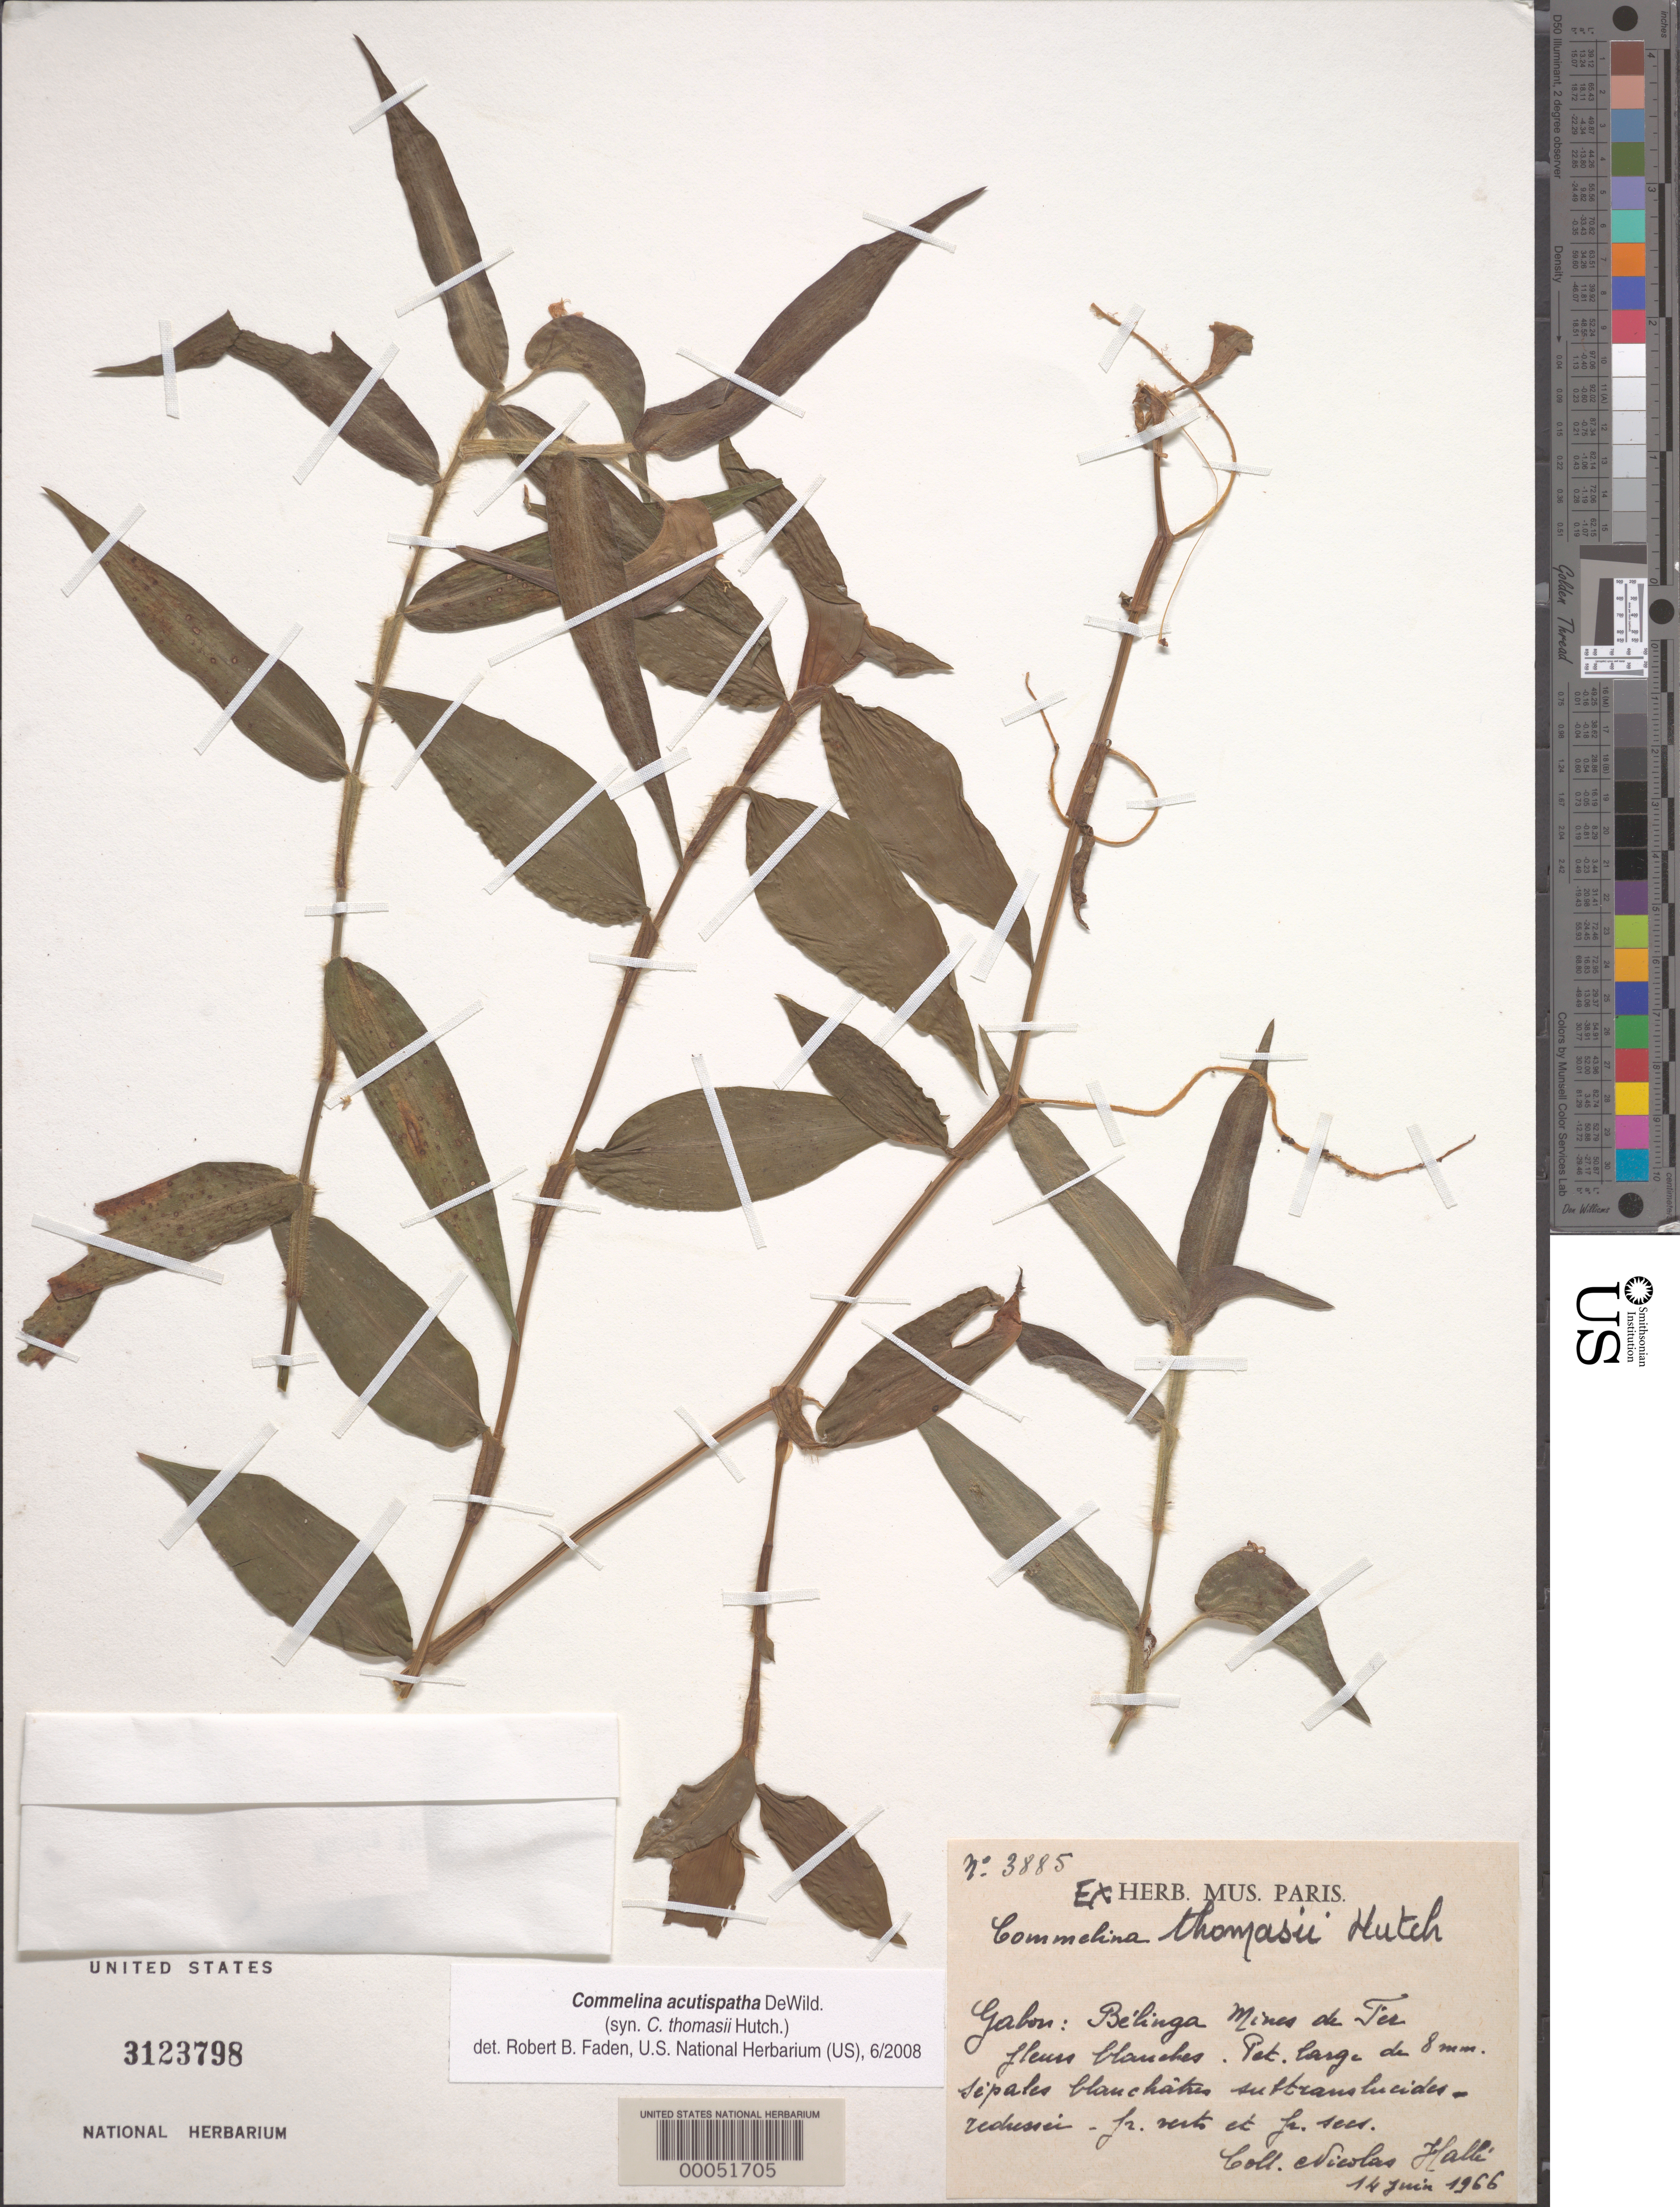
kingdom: Plantae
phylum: Tracheophyta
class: Liliopsida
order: Commelinales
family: Commelinaceae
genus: Commelina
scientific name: Commelina acutispatha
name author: De Wild.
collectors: N. Hallé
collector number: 3885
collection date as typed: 14 Jun 1966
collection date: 1966-06-14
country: Gabon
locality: Belinga mines de ter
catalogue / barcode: US 3123798